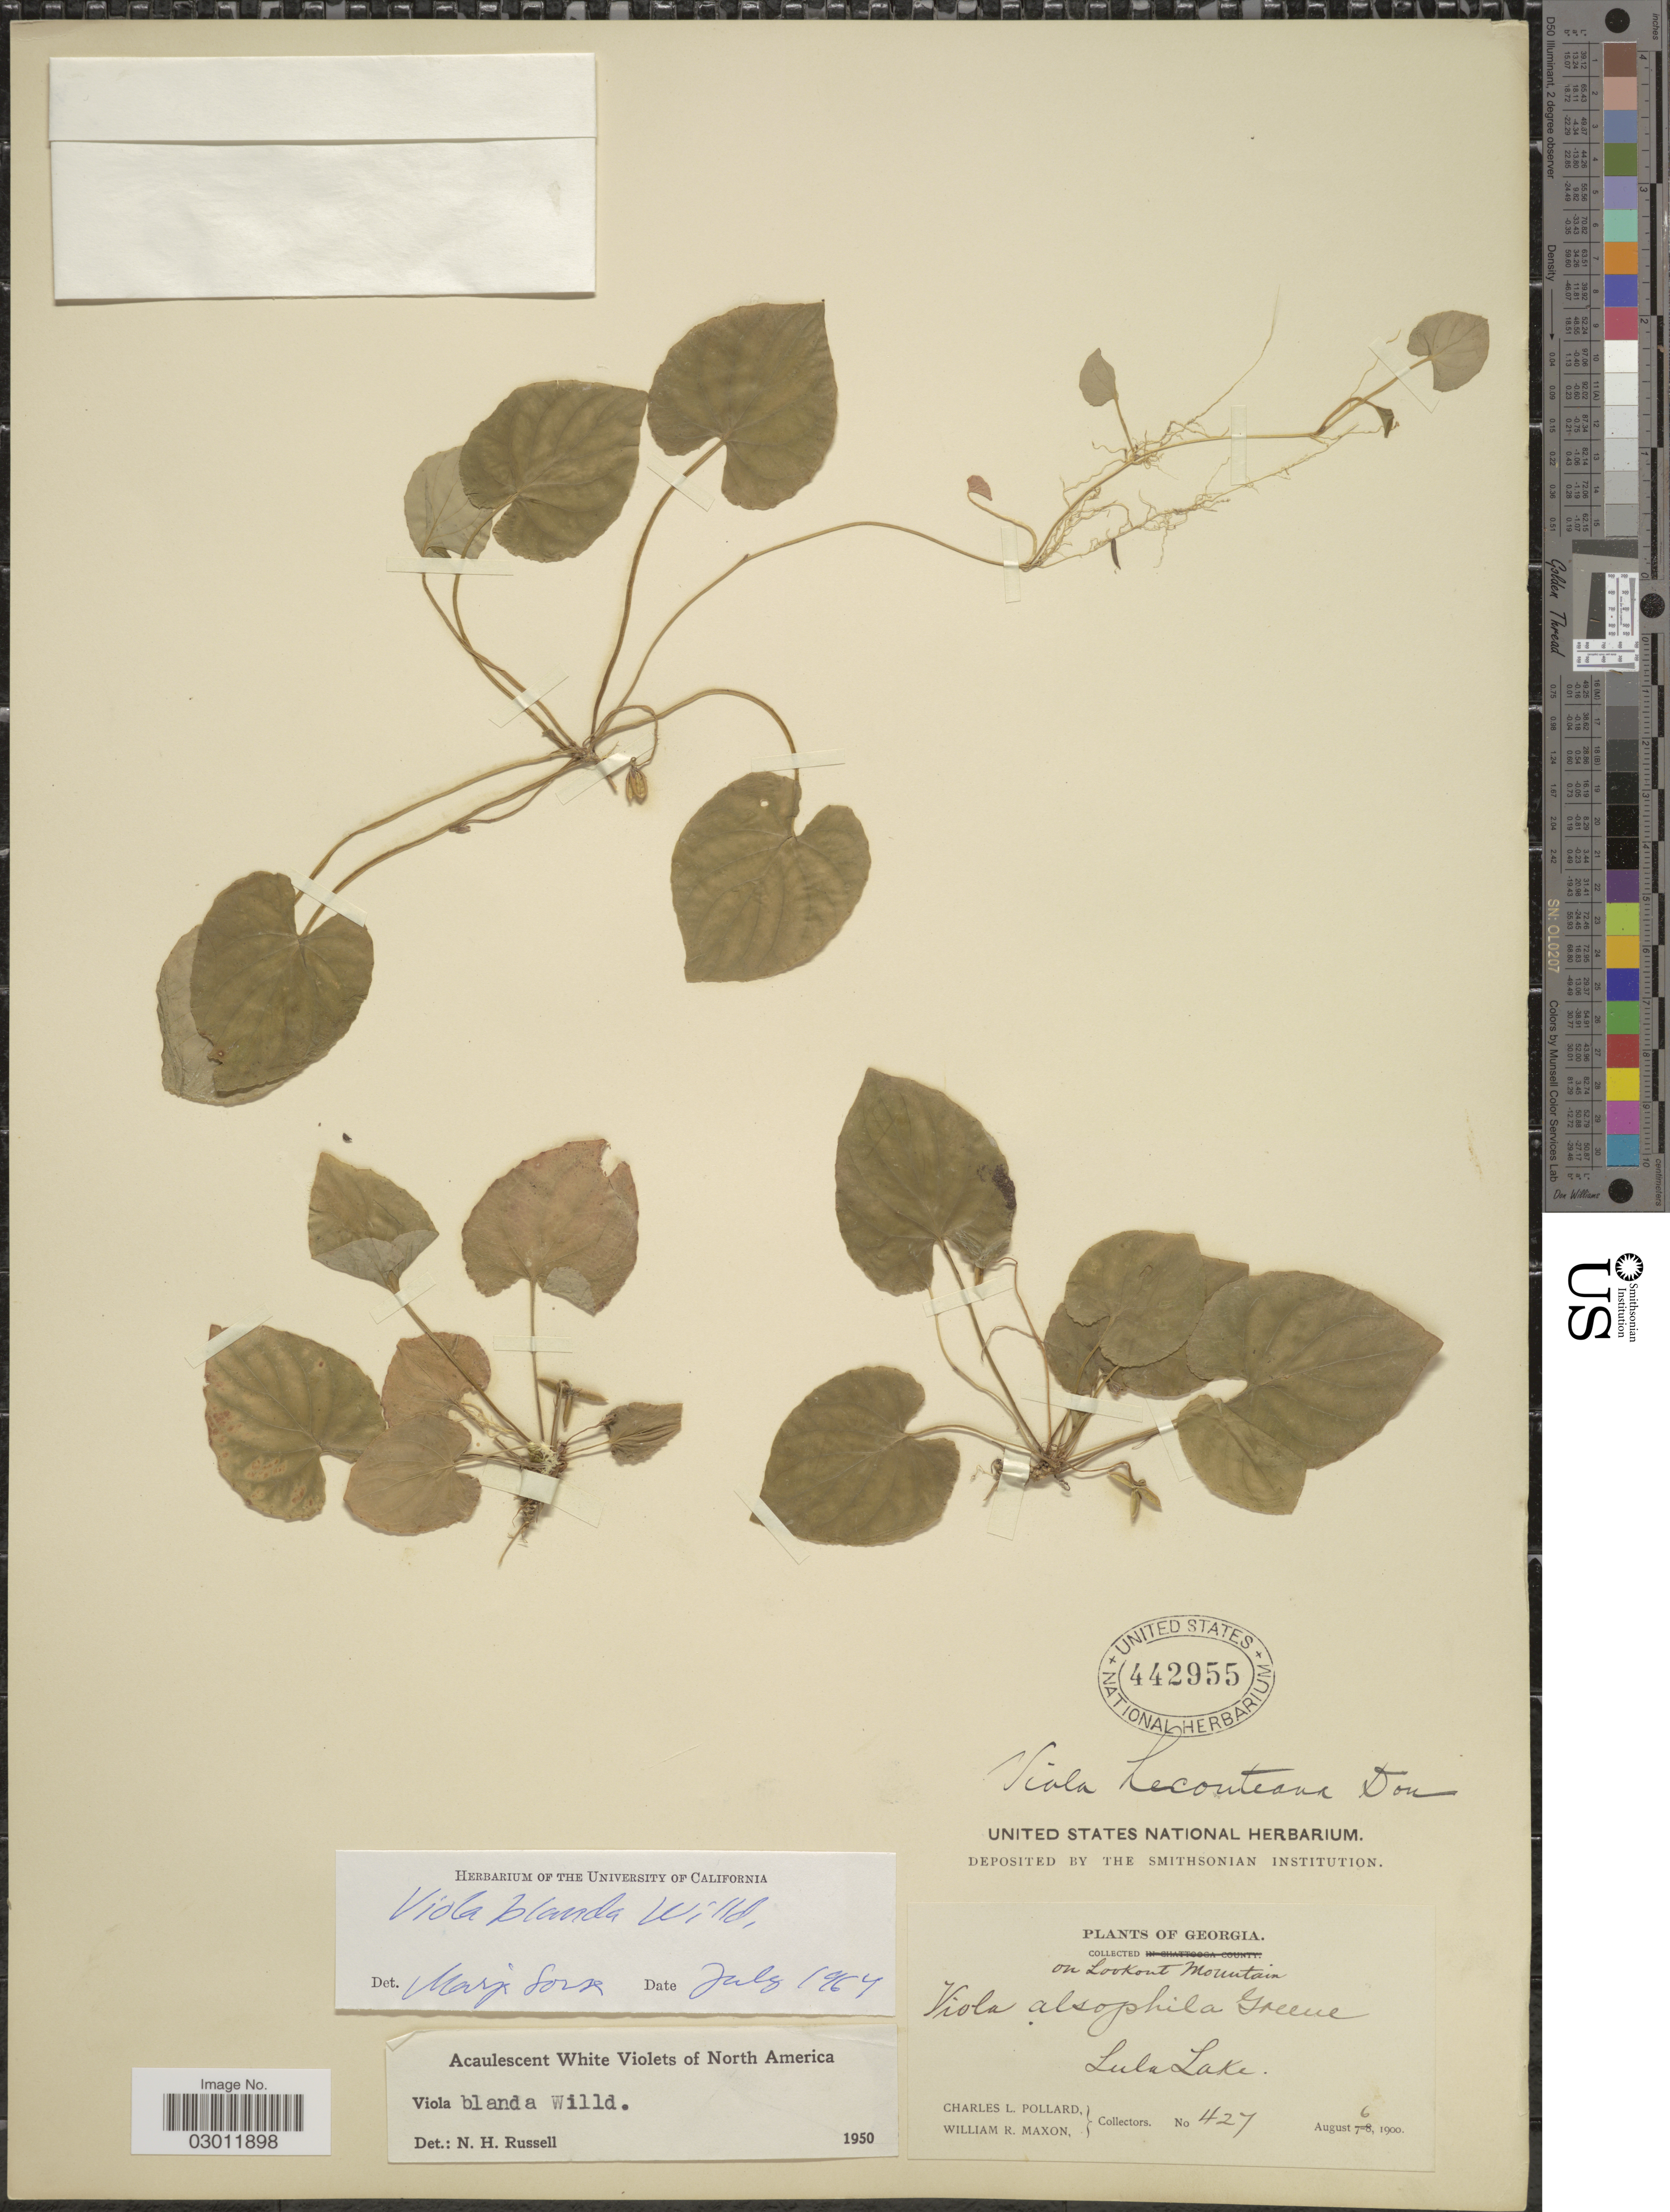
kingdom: Plantae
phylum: Tracheophyta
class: Magnoliopsida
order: Malpighiales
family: Violaceae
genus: Viola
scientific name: Viola blanda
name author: Willd.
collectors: C. L. Pollard & W. R. Maxon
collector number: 427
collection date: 1900-08-06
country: United States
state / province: Georgia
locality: Lookout Mountain. Lula Lake.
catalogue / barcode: US 442955